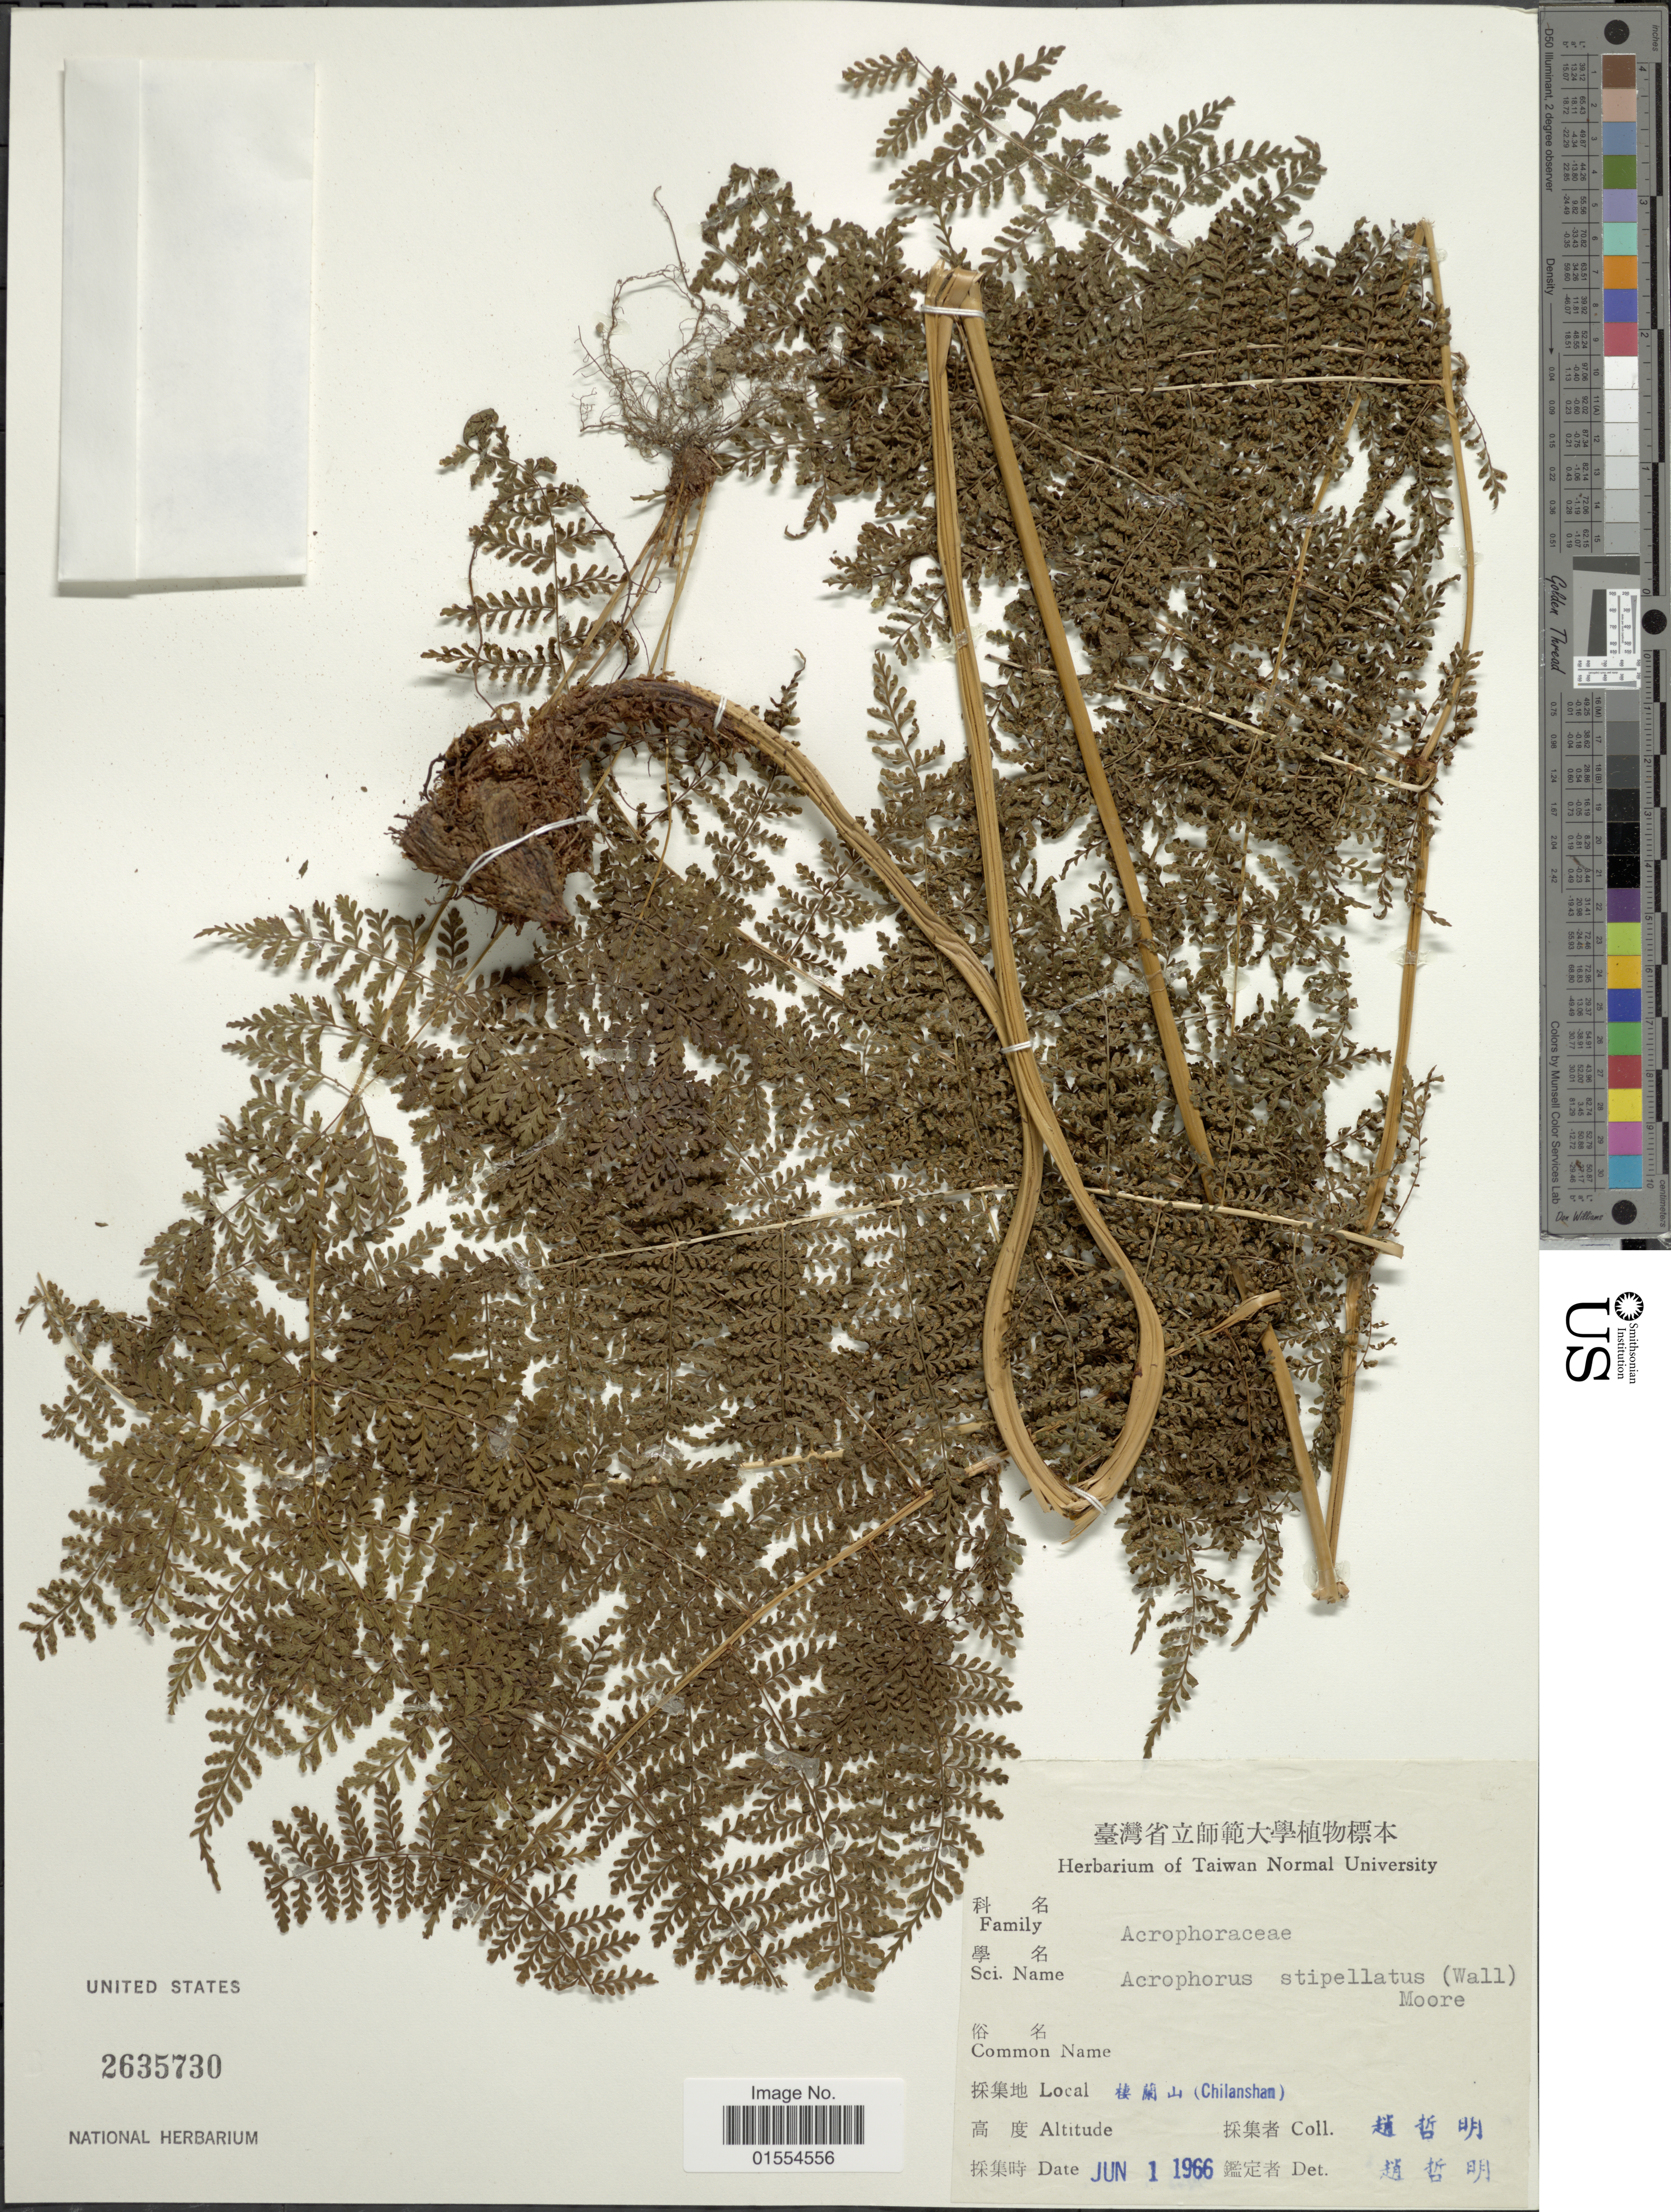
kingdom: Plantae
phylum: Tracheophyta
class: Polypodiopsida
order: Polypodiales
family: Dryopteridaceae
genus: Dryopteris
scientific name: Dryopteris nodosa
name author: (C. Presl) Li Bing Zhang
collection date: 1966-06-01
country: Taiwan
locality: X, (Chilansham)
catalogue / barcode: US 2635730